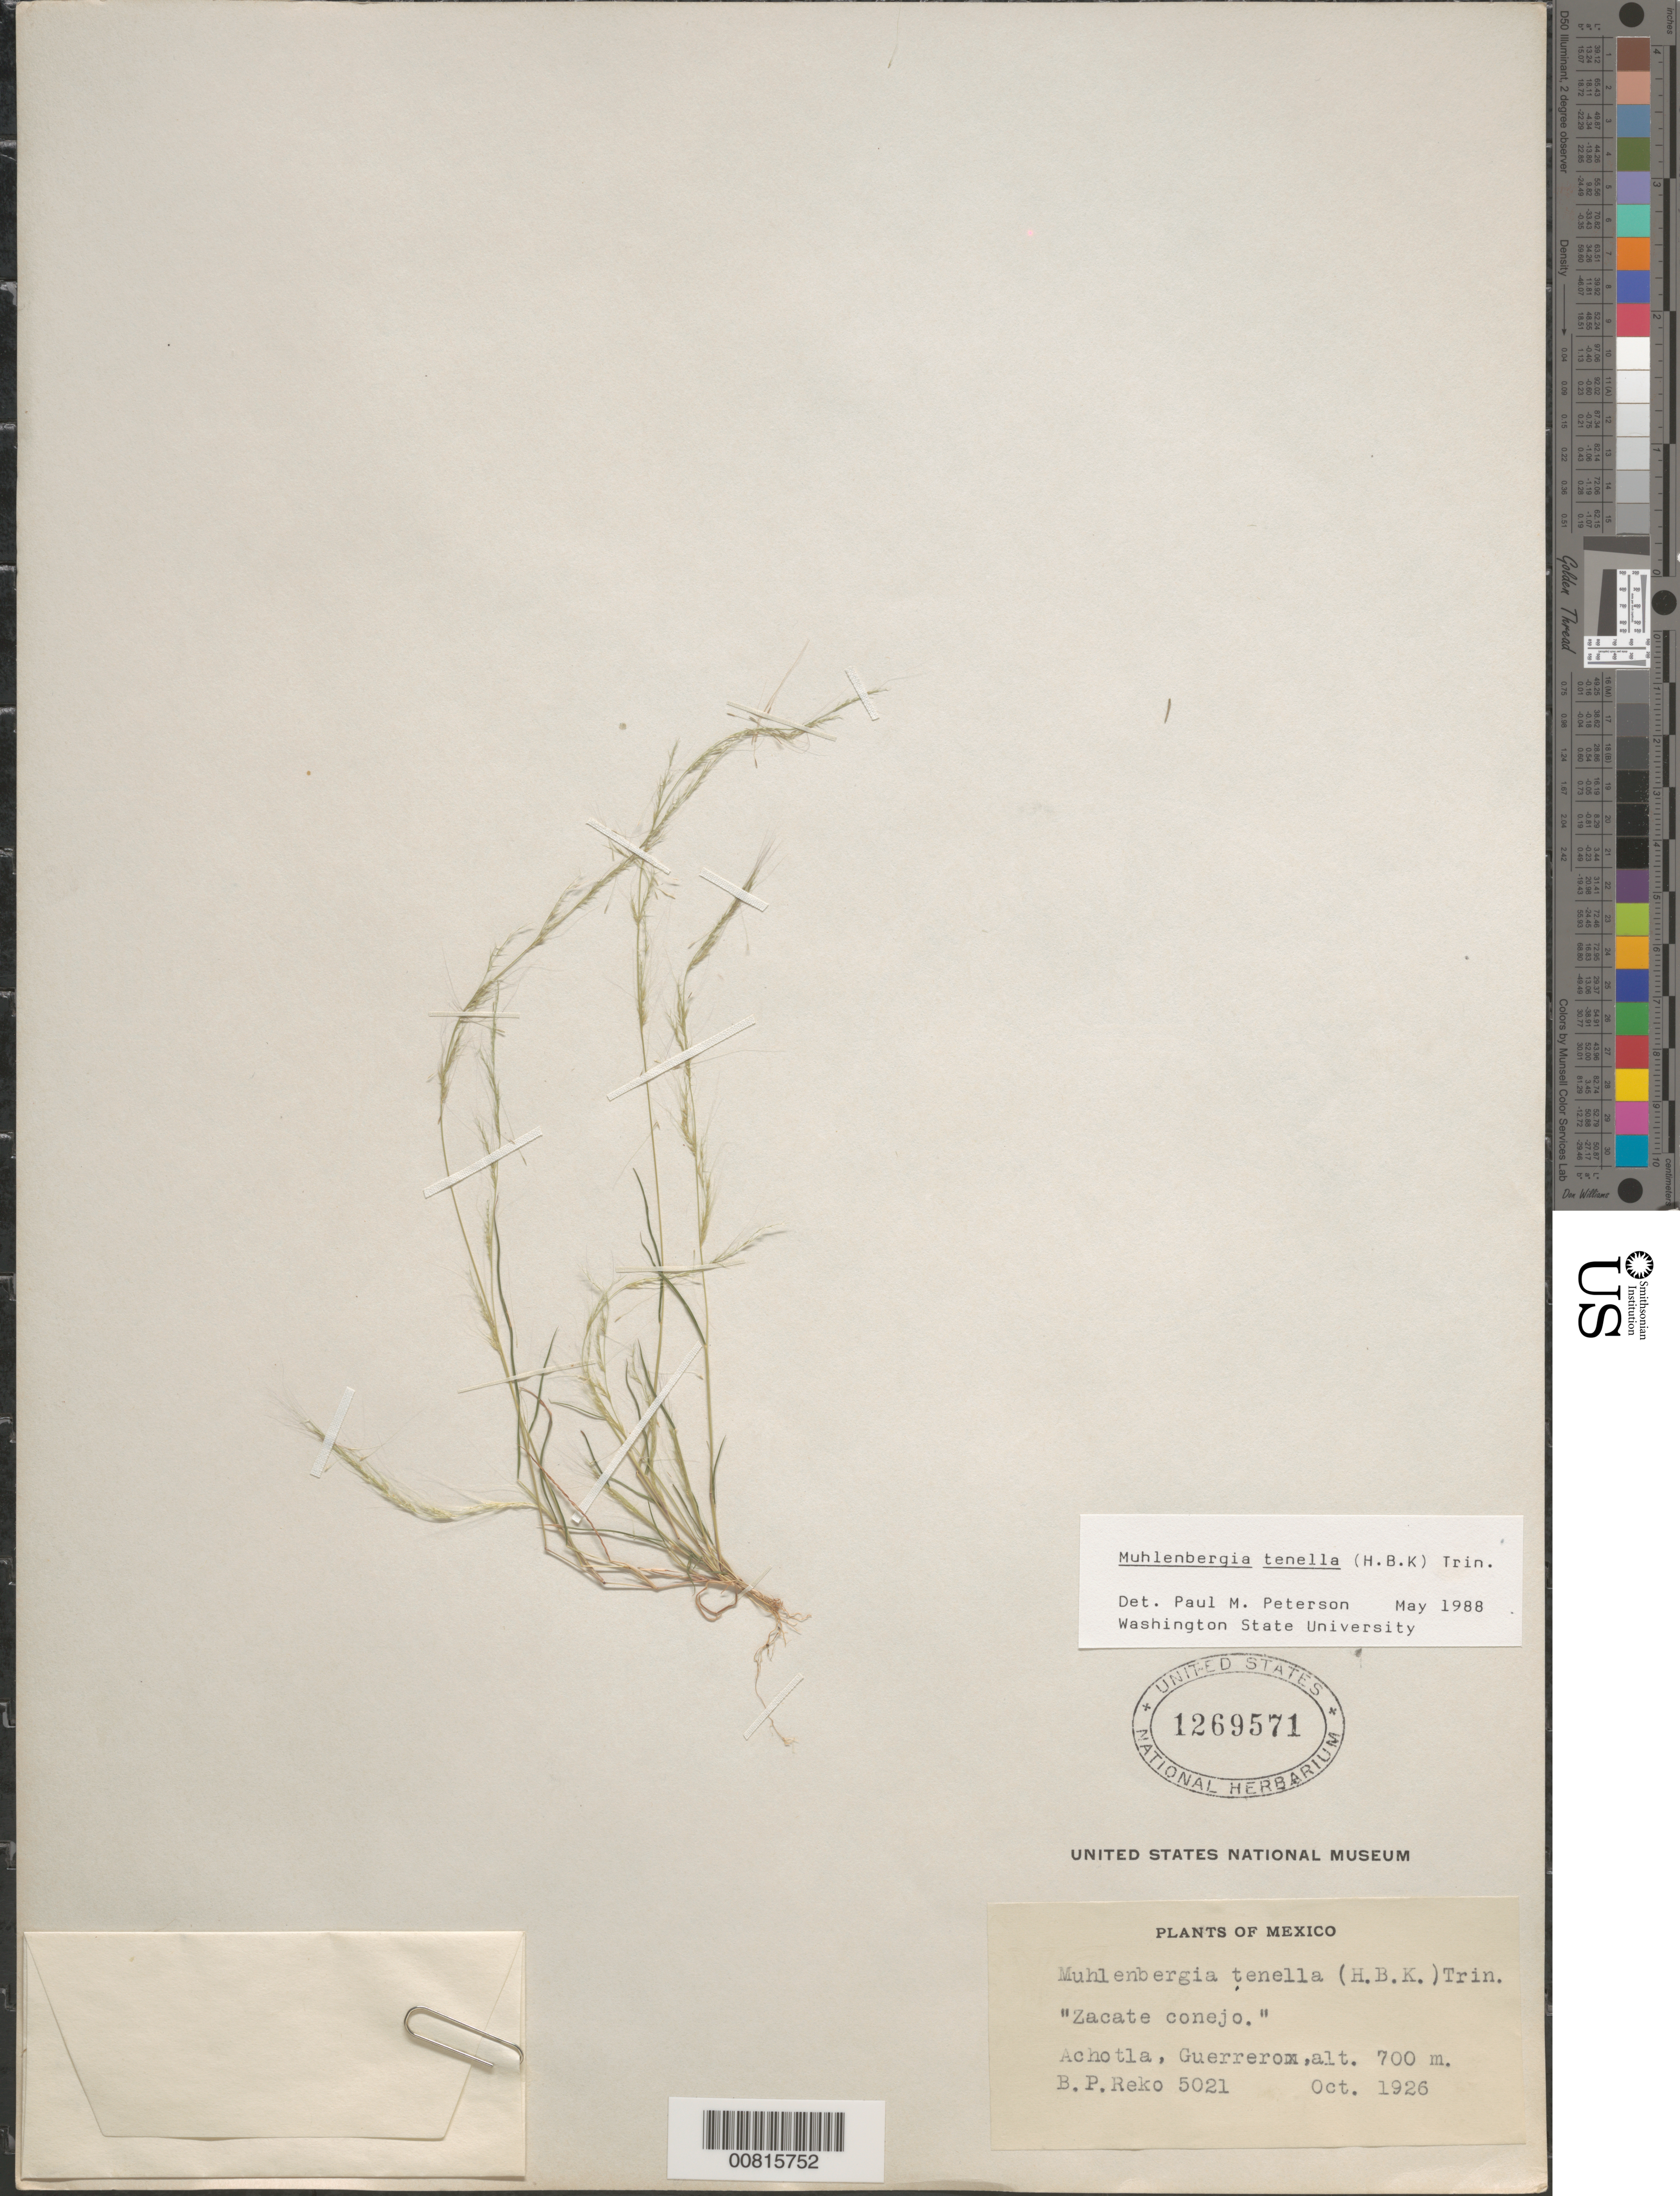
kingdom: Plantae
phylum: Tracheophyta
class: Liliopsida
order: Poales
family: Poaceae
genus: Muhlenbergia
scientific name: Muhlenbergia tenella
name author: (Kunth) Trin.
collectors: B. P. Reko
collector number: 5021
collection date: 1926-10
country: Mexico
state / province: Guerrero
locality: Achotla, Gro.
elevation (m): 700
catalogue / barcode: US 1269751